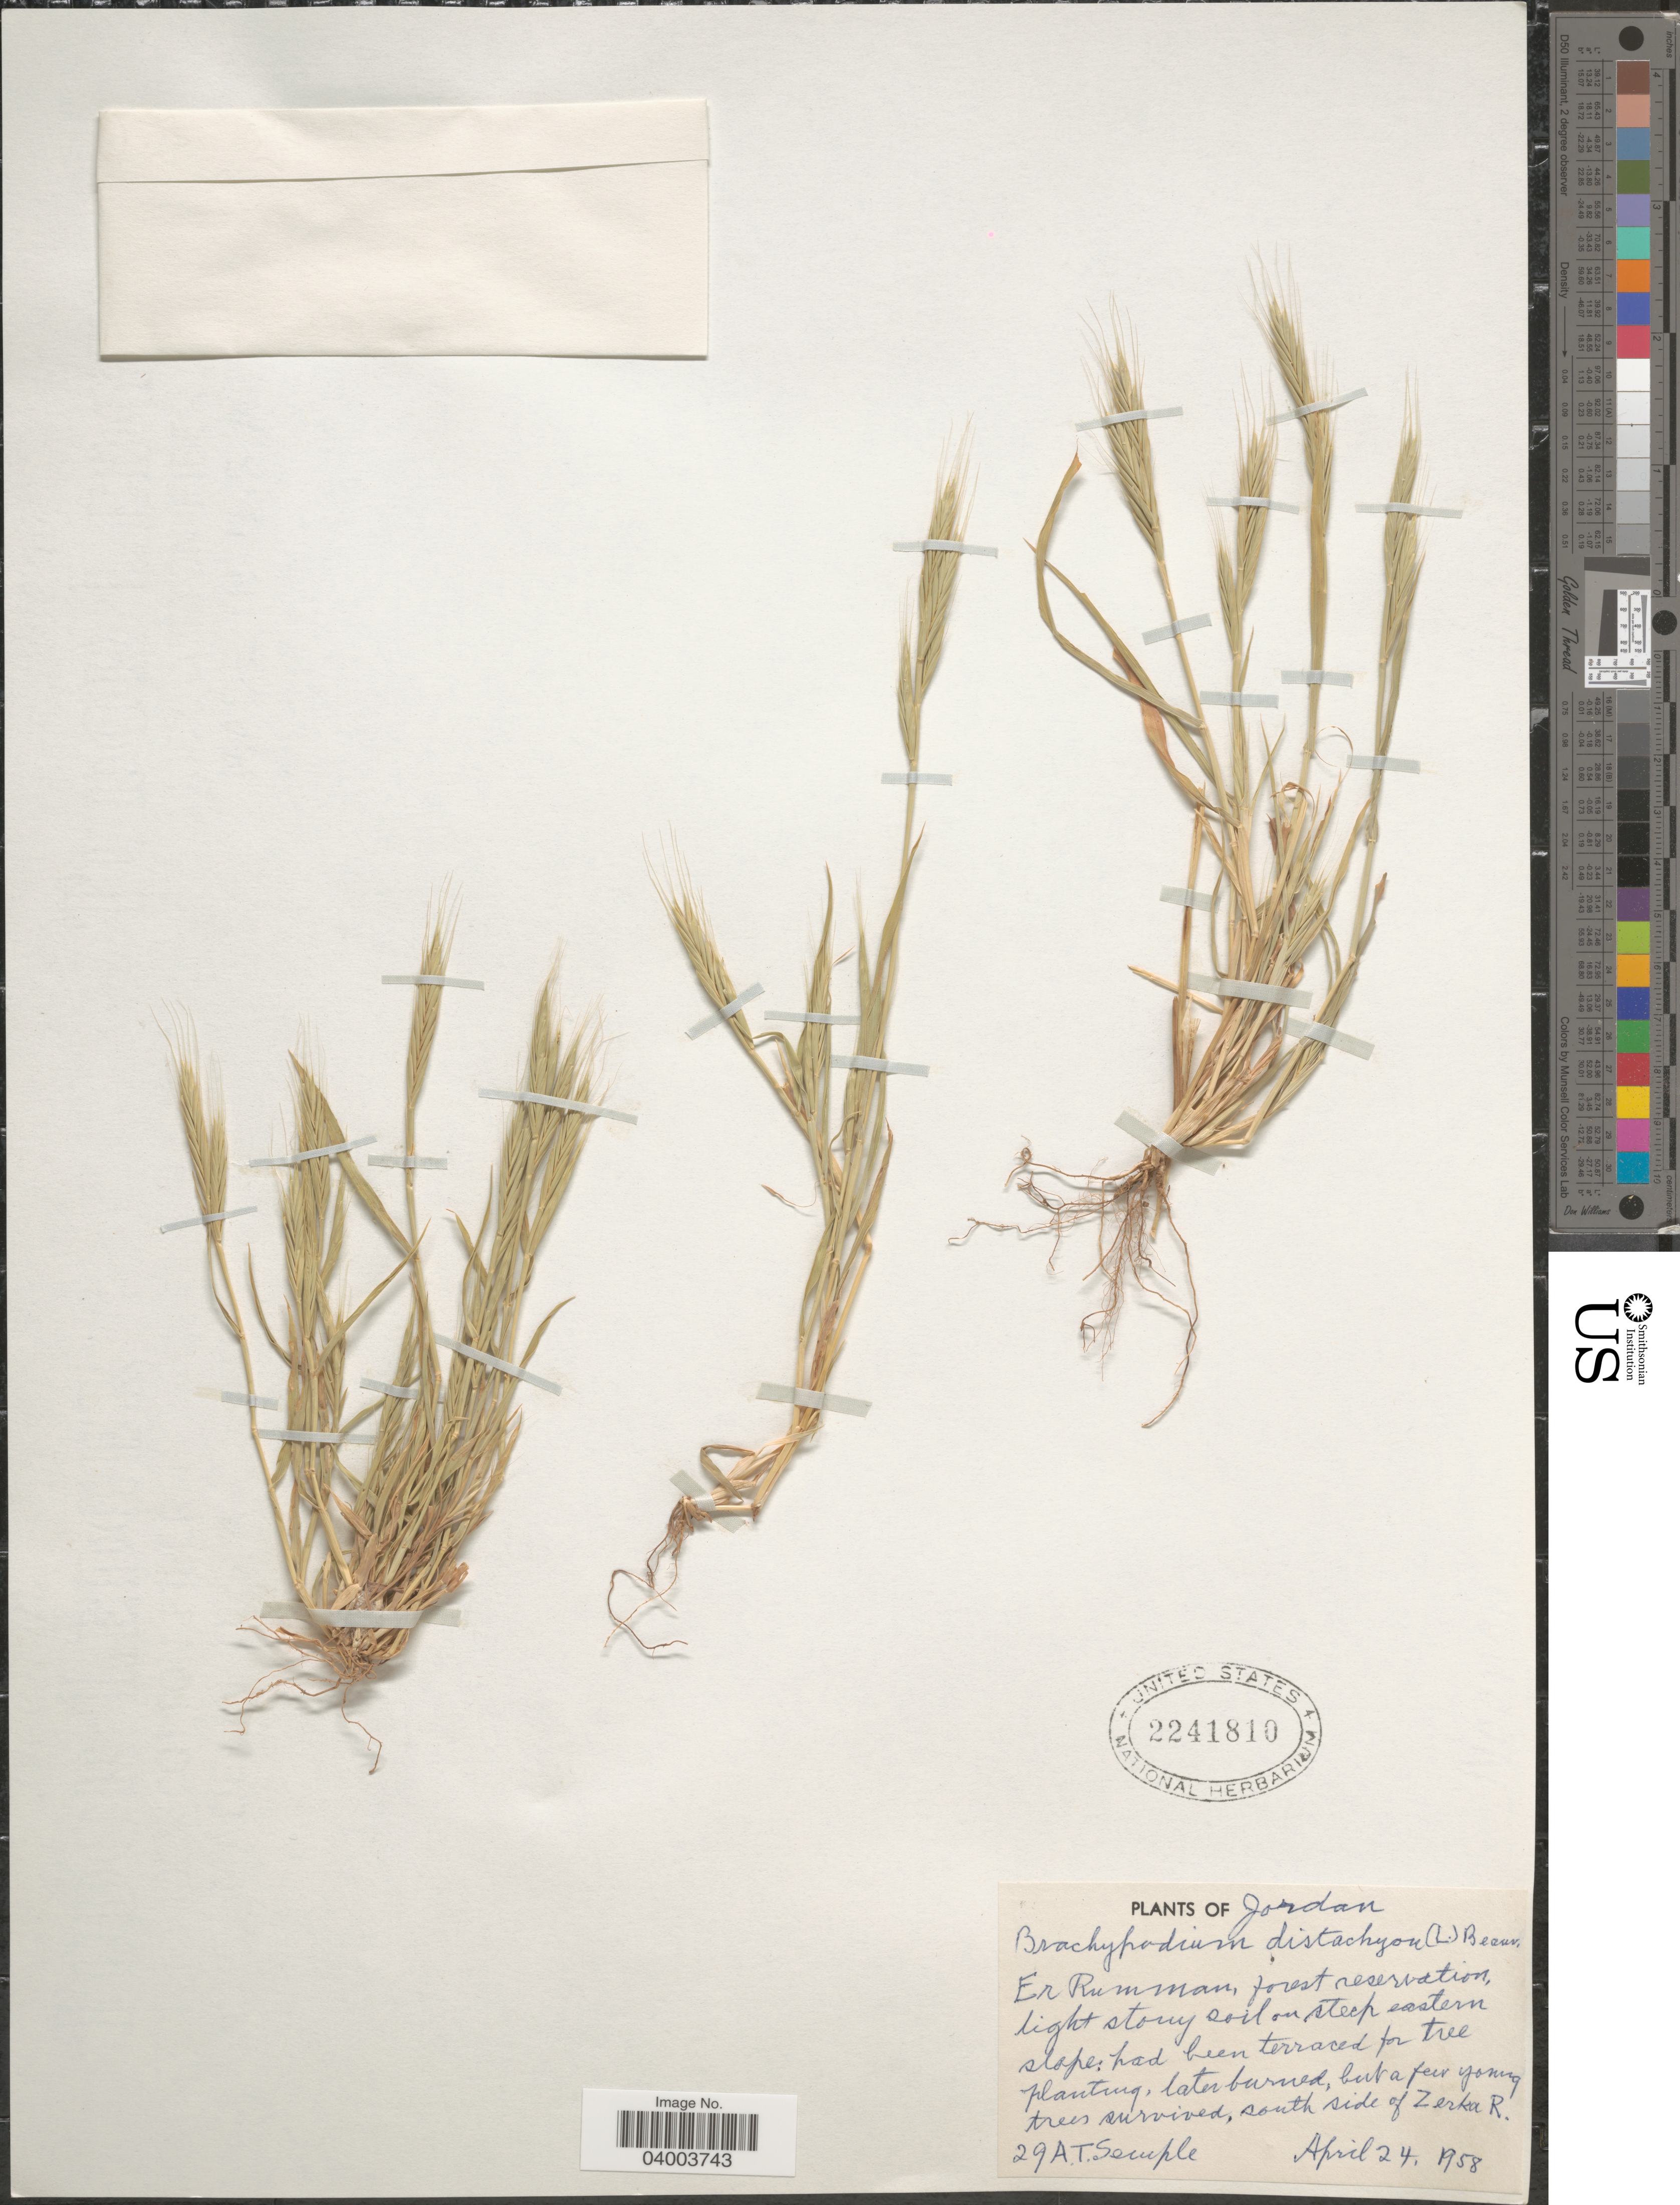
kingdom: Plantae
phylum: Tracheophyta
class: Liliopsida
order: Poales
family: Poaceae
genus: Brachypodium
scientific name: Brachypodium distachyon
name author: (L.) P. Beauv.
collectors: A. Semple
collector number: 29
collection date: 1958-04-24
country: Jordan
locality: Er Rumman, forest reservation, light stony soil steep eastern slope. South side of Zerka R.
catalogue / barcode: US 2241810